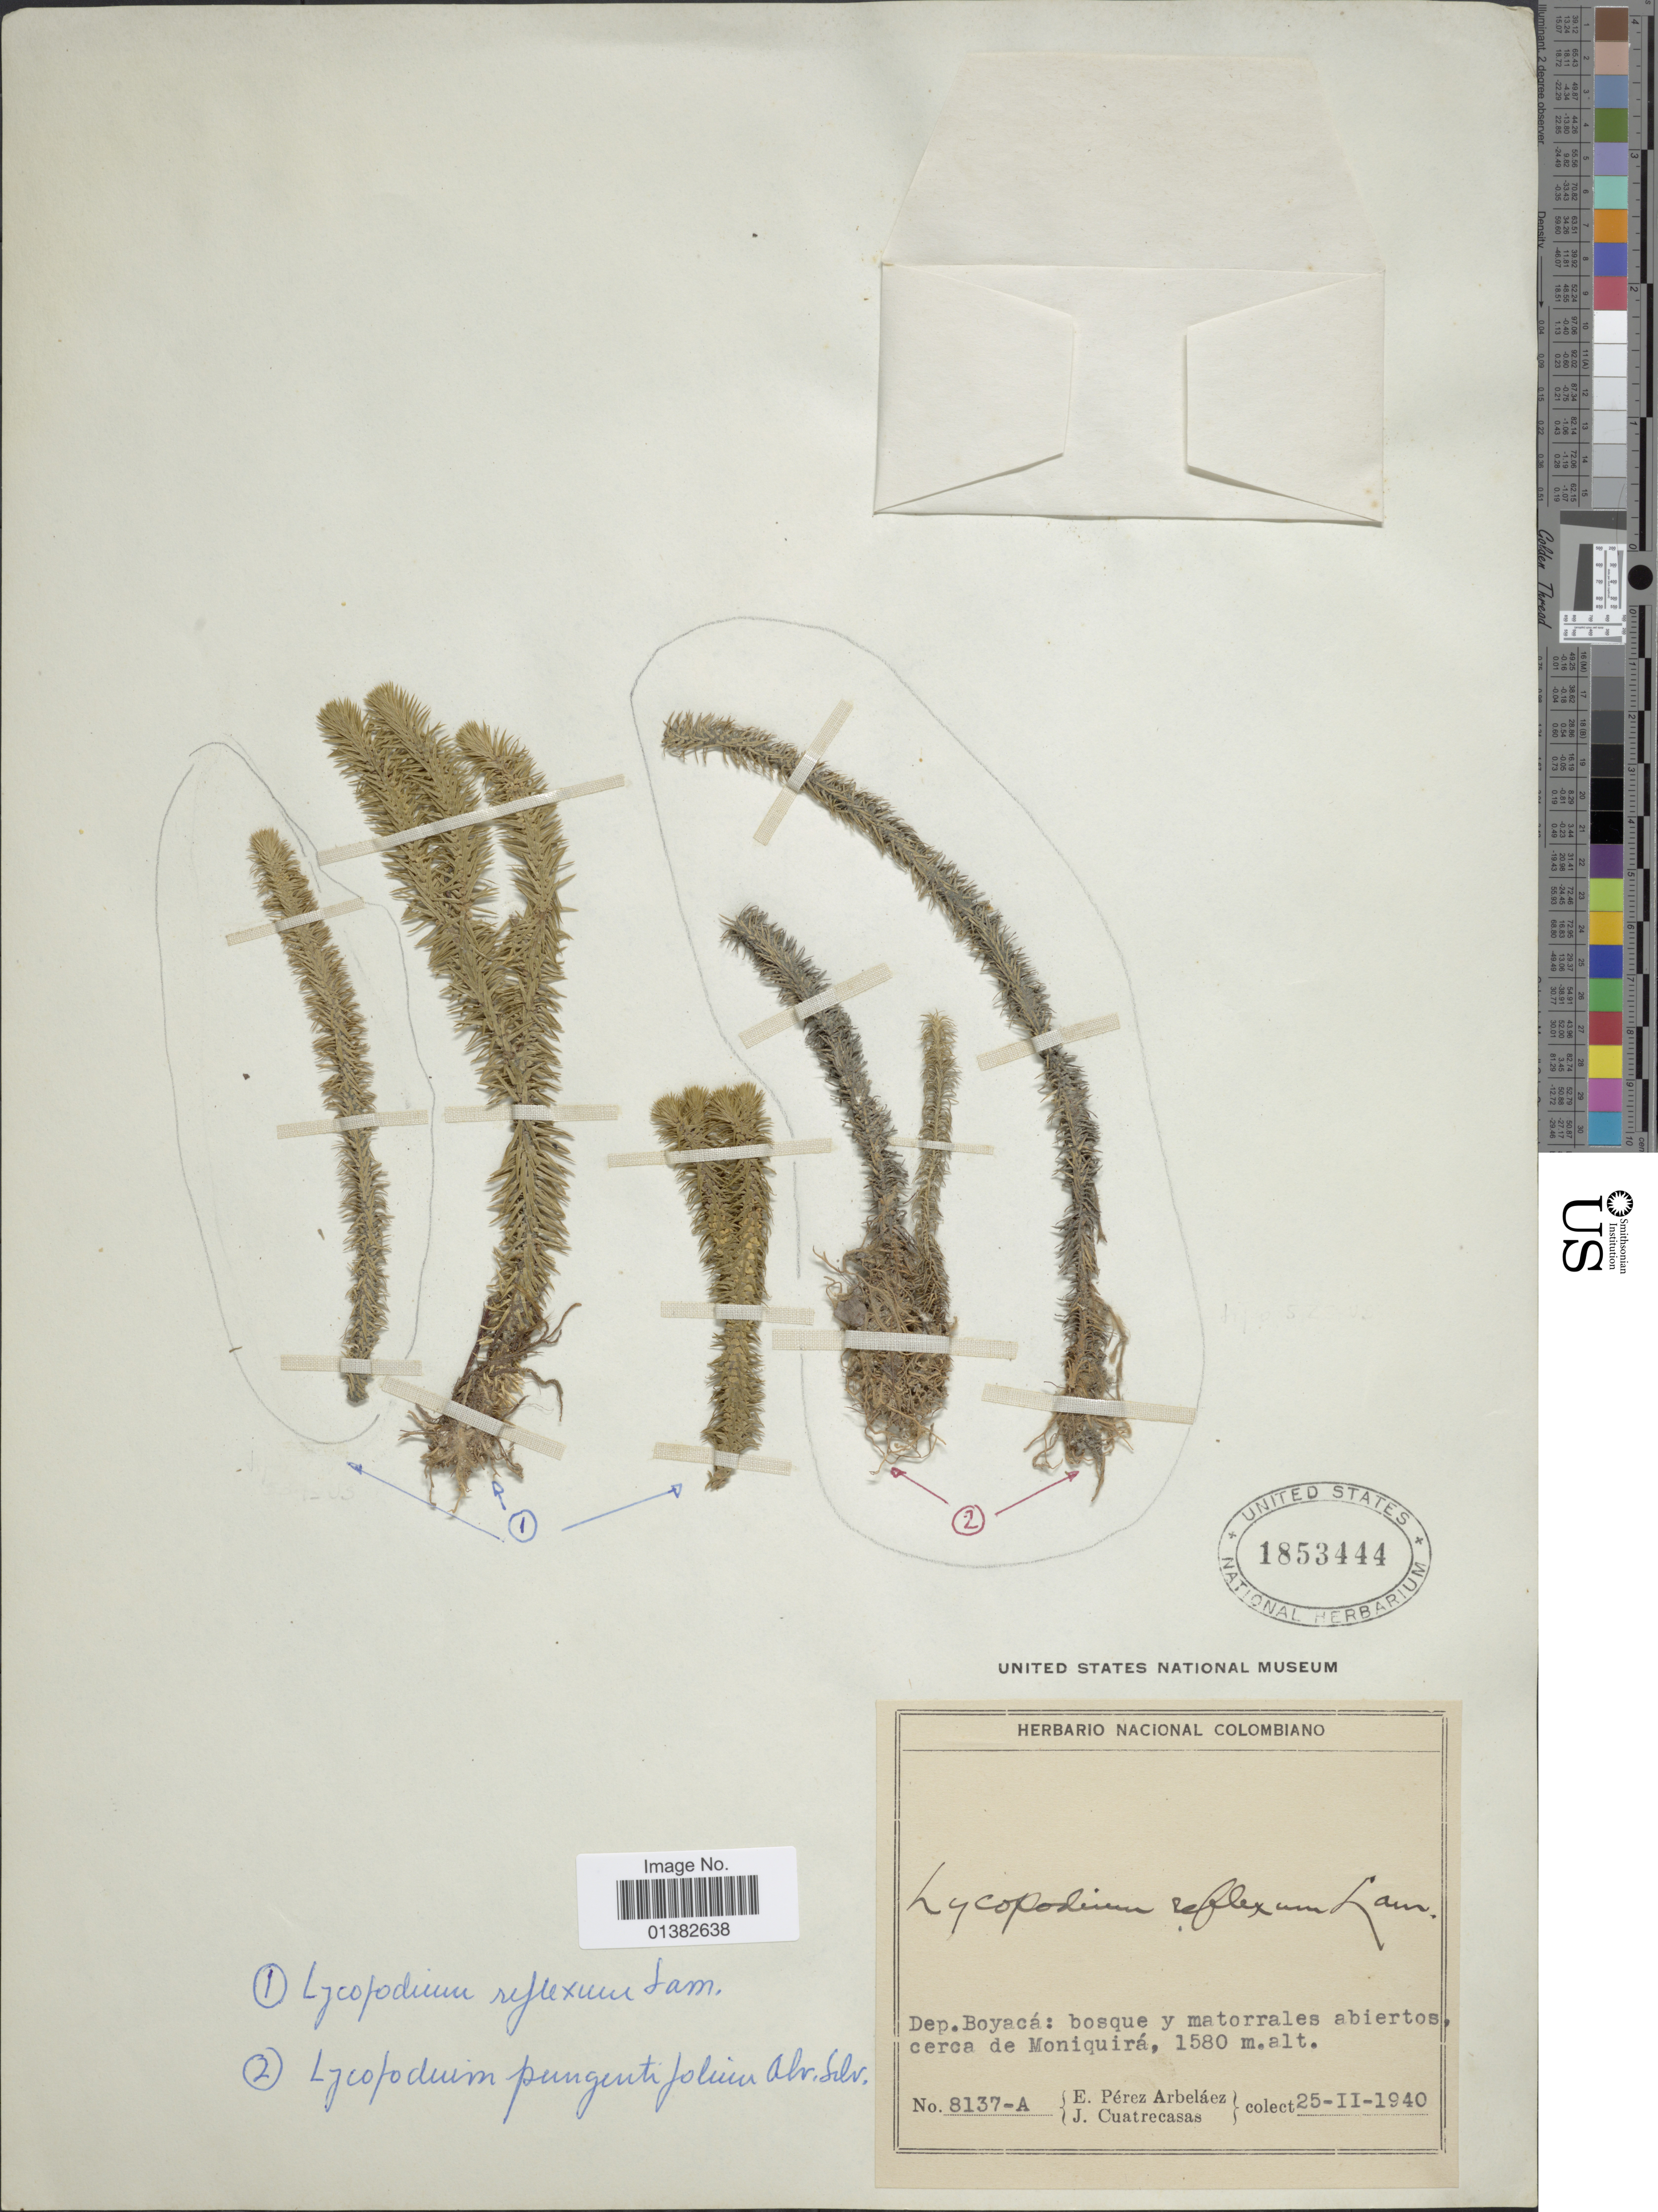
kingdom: Plantae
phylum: Tracheophyta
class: Lycopodiopsida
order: Lycopodiales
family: Lycopodiaceae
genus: Phlegmariurus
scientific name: Phlegmariurus reflexus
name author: (Lam.) B. Øllg.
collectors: E. Pérez Arbeláez & J. Cuatrecasas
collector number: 8137-A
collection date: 1940-02-25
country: Colombia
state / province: Boyacá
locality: Bosque y matorrales abiertos, cerca de Moniquirá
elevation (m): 1580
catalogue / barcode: US 1853444